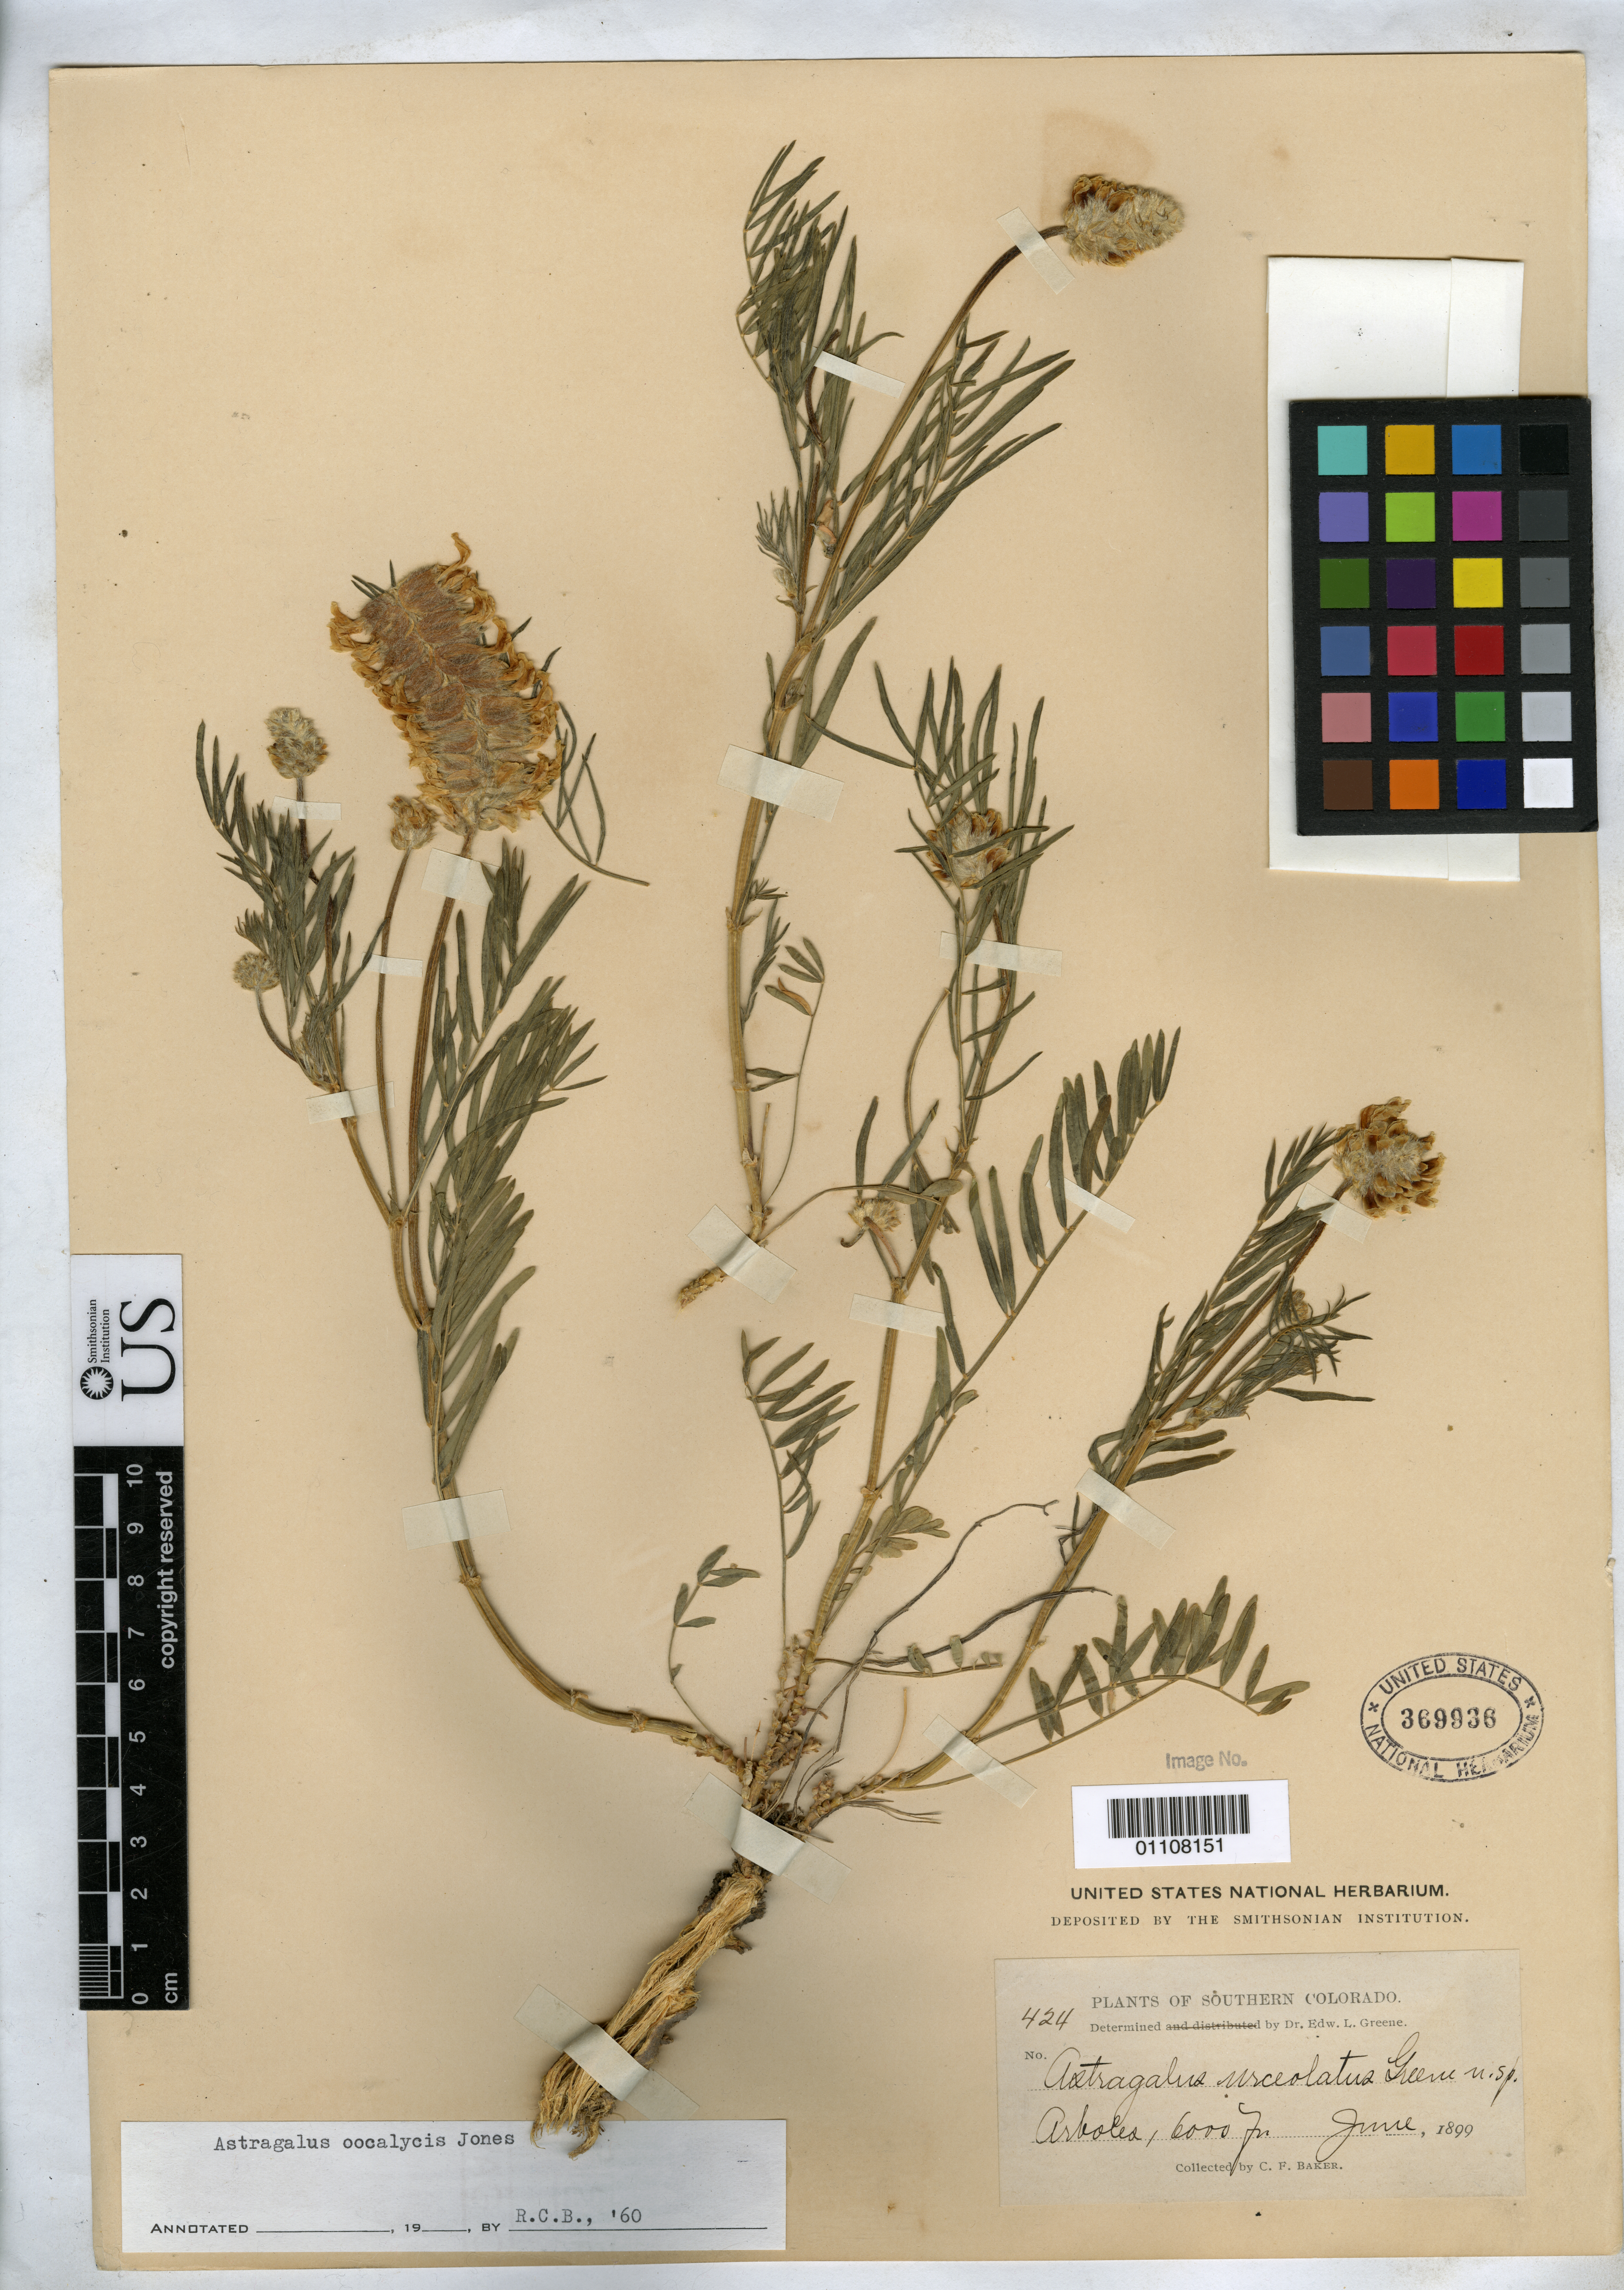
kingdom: Plantae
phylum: Tracheophyta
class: Magnoliopsida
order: Fabales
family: Fabaceae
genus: Cnemidophacos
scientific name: Cnemidophacos urceolatus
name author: Rydb.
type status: Isotype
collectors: C. F. Baker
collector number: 424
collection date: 1899-06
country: United States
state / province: Colorado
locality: Arboles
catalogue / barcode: US 369936